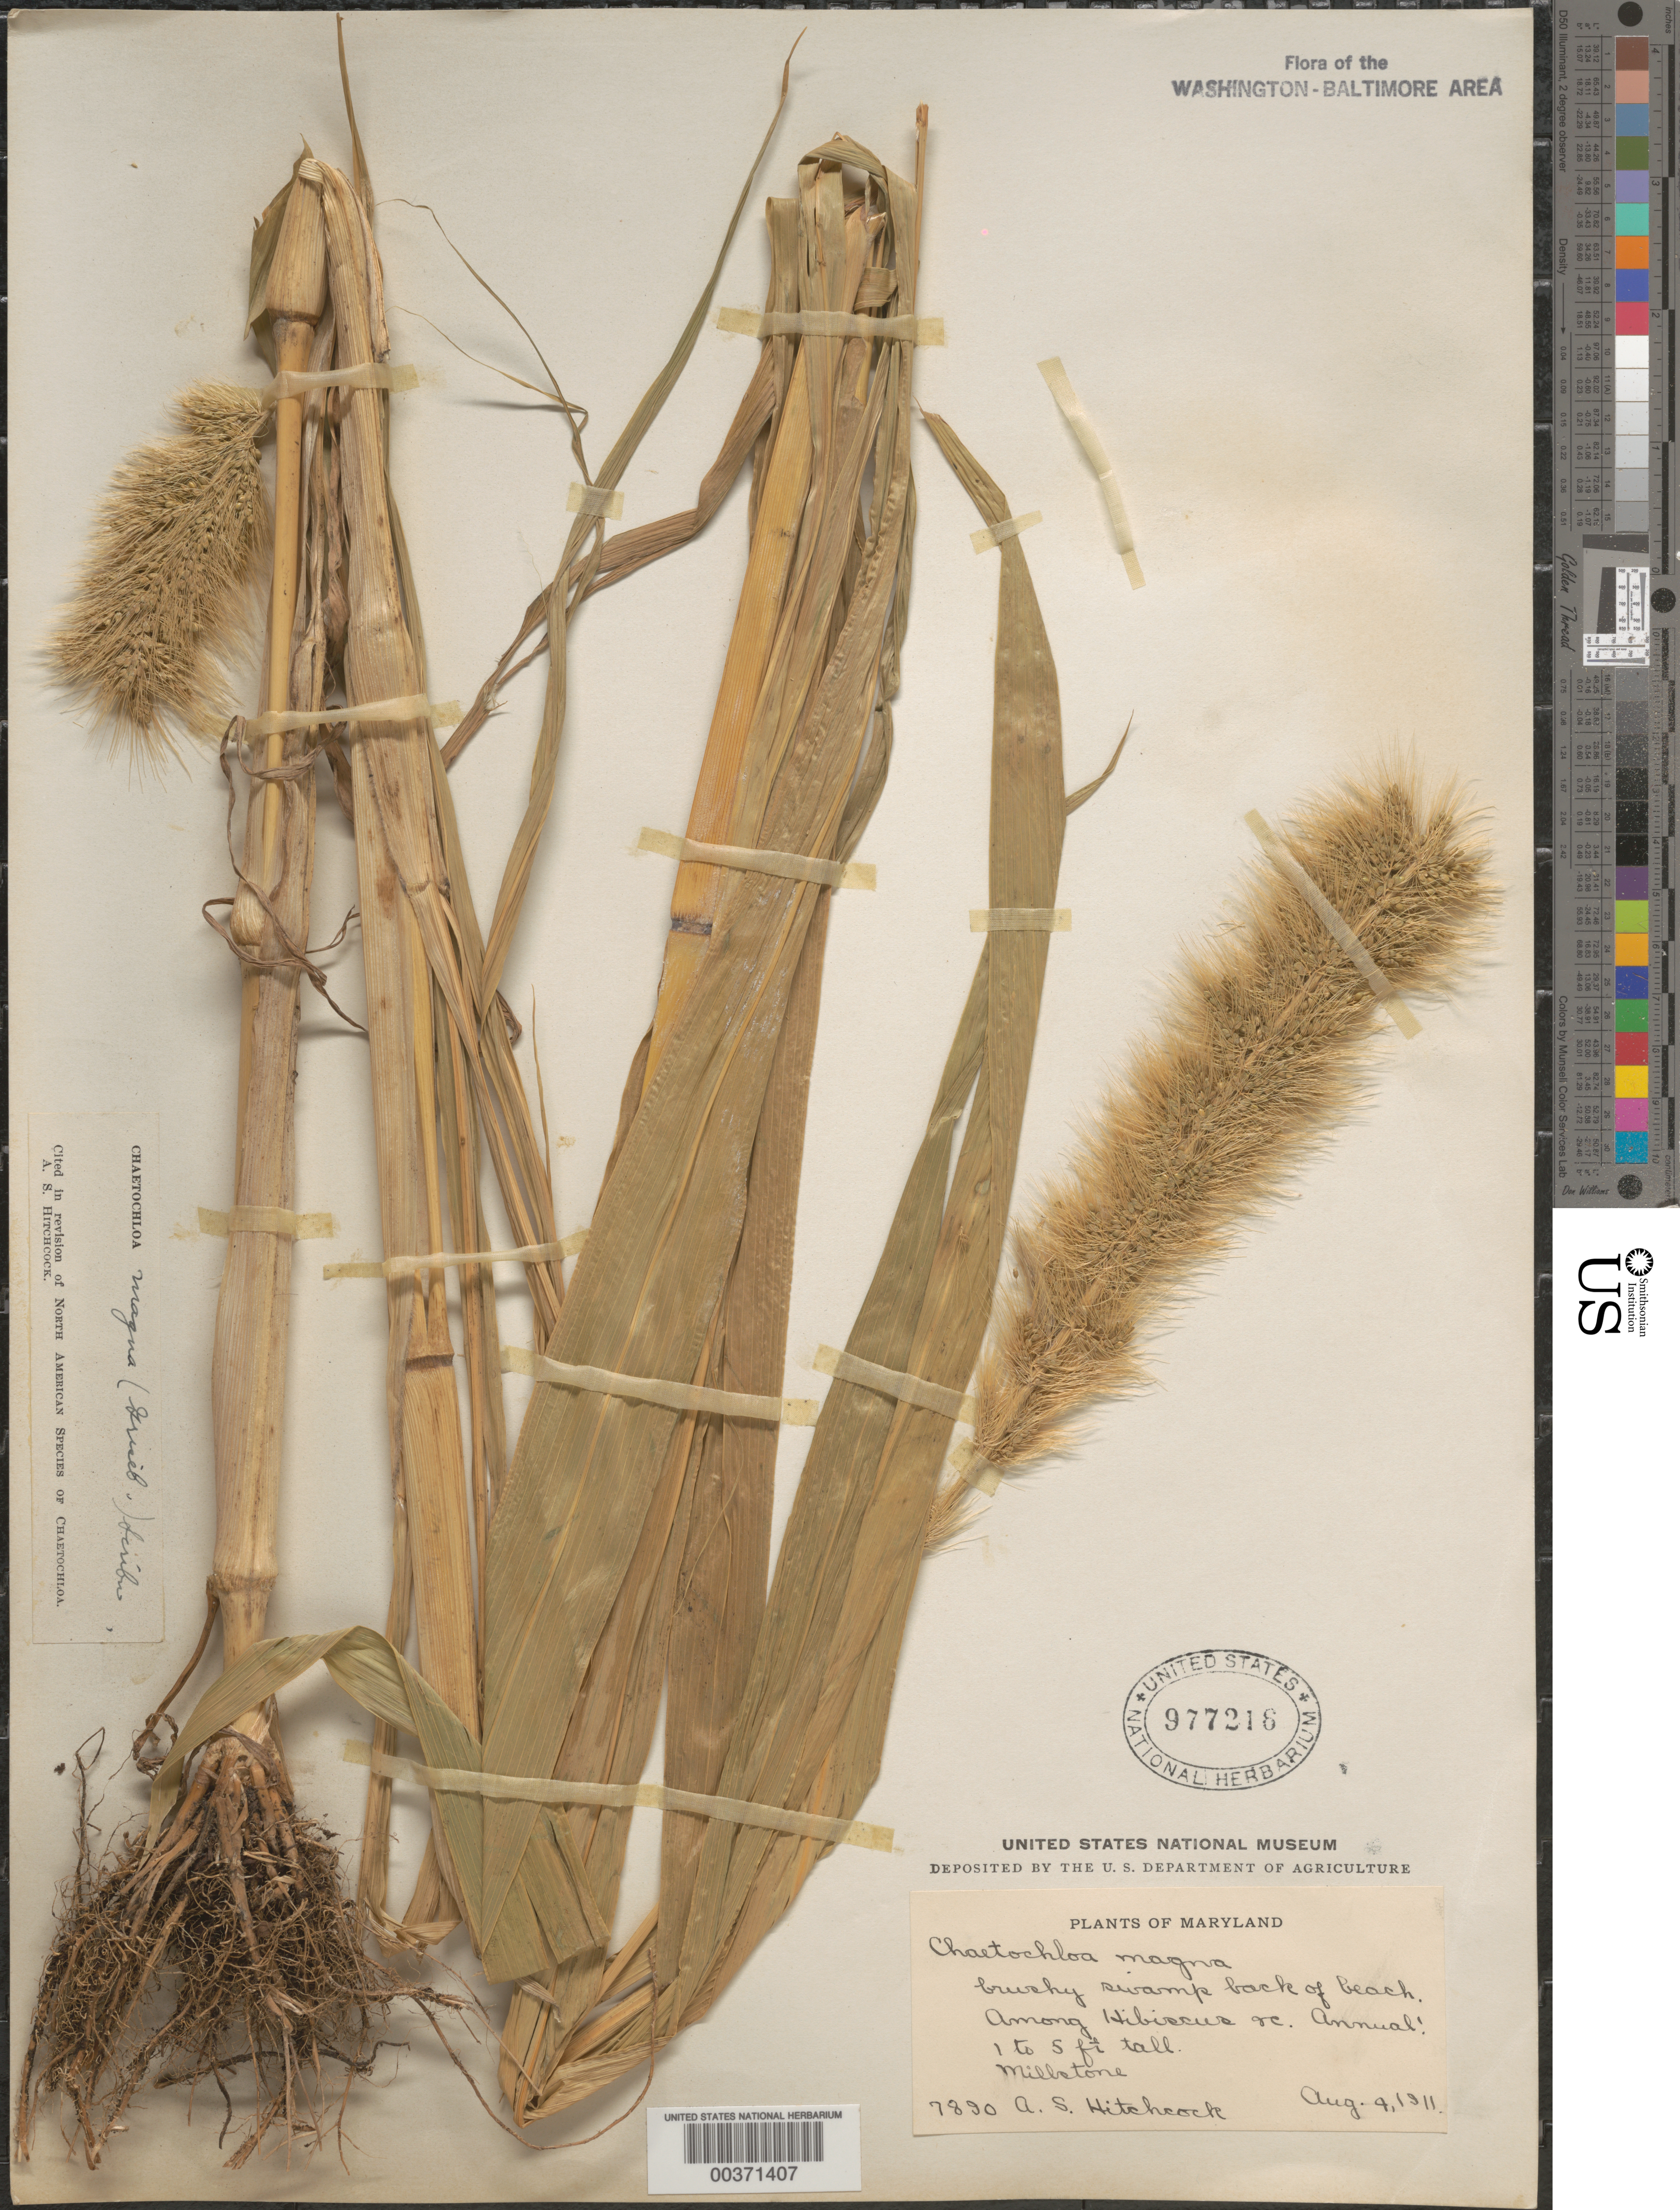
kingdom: Plantae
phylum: Tracheophyta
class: Liliopsida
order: Poales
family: Poaceae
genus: Setaria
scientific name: Setaria magna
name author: Griseb.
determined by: Hitchcock, Albert S.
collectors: A. S. Hitchcock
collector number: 7890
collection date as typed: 04 Aug 1911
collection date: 1911-08-04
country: United States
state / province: Maryland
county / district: St. Mary's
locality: Millstone Landing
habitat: Brushy swamp back of beach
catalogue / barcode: US 977216